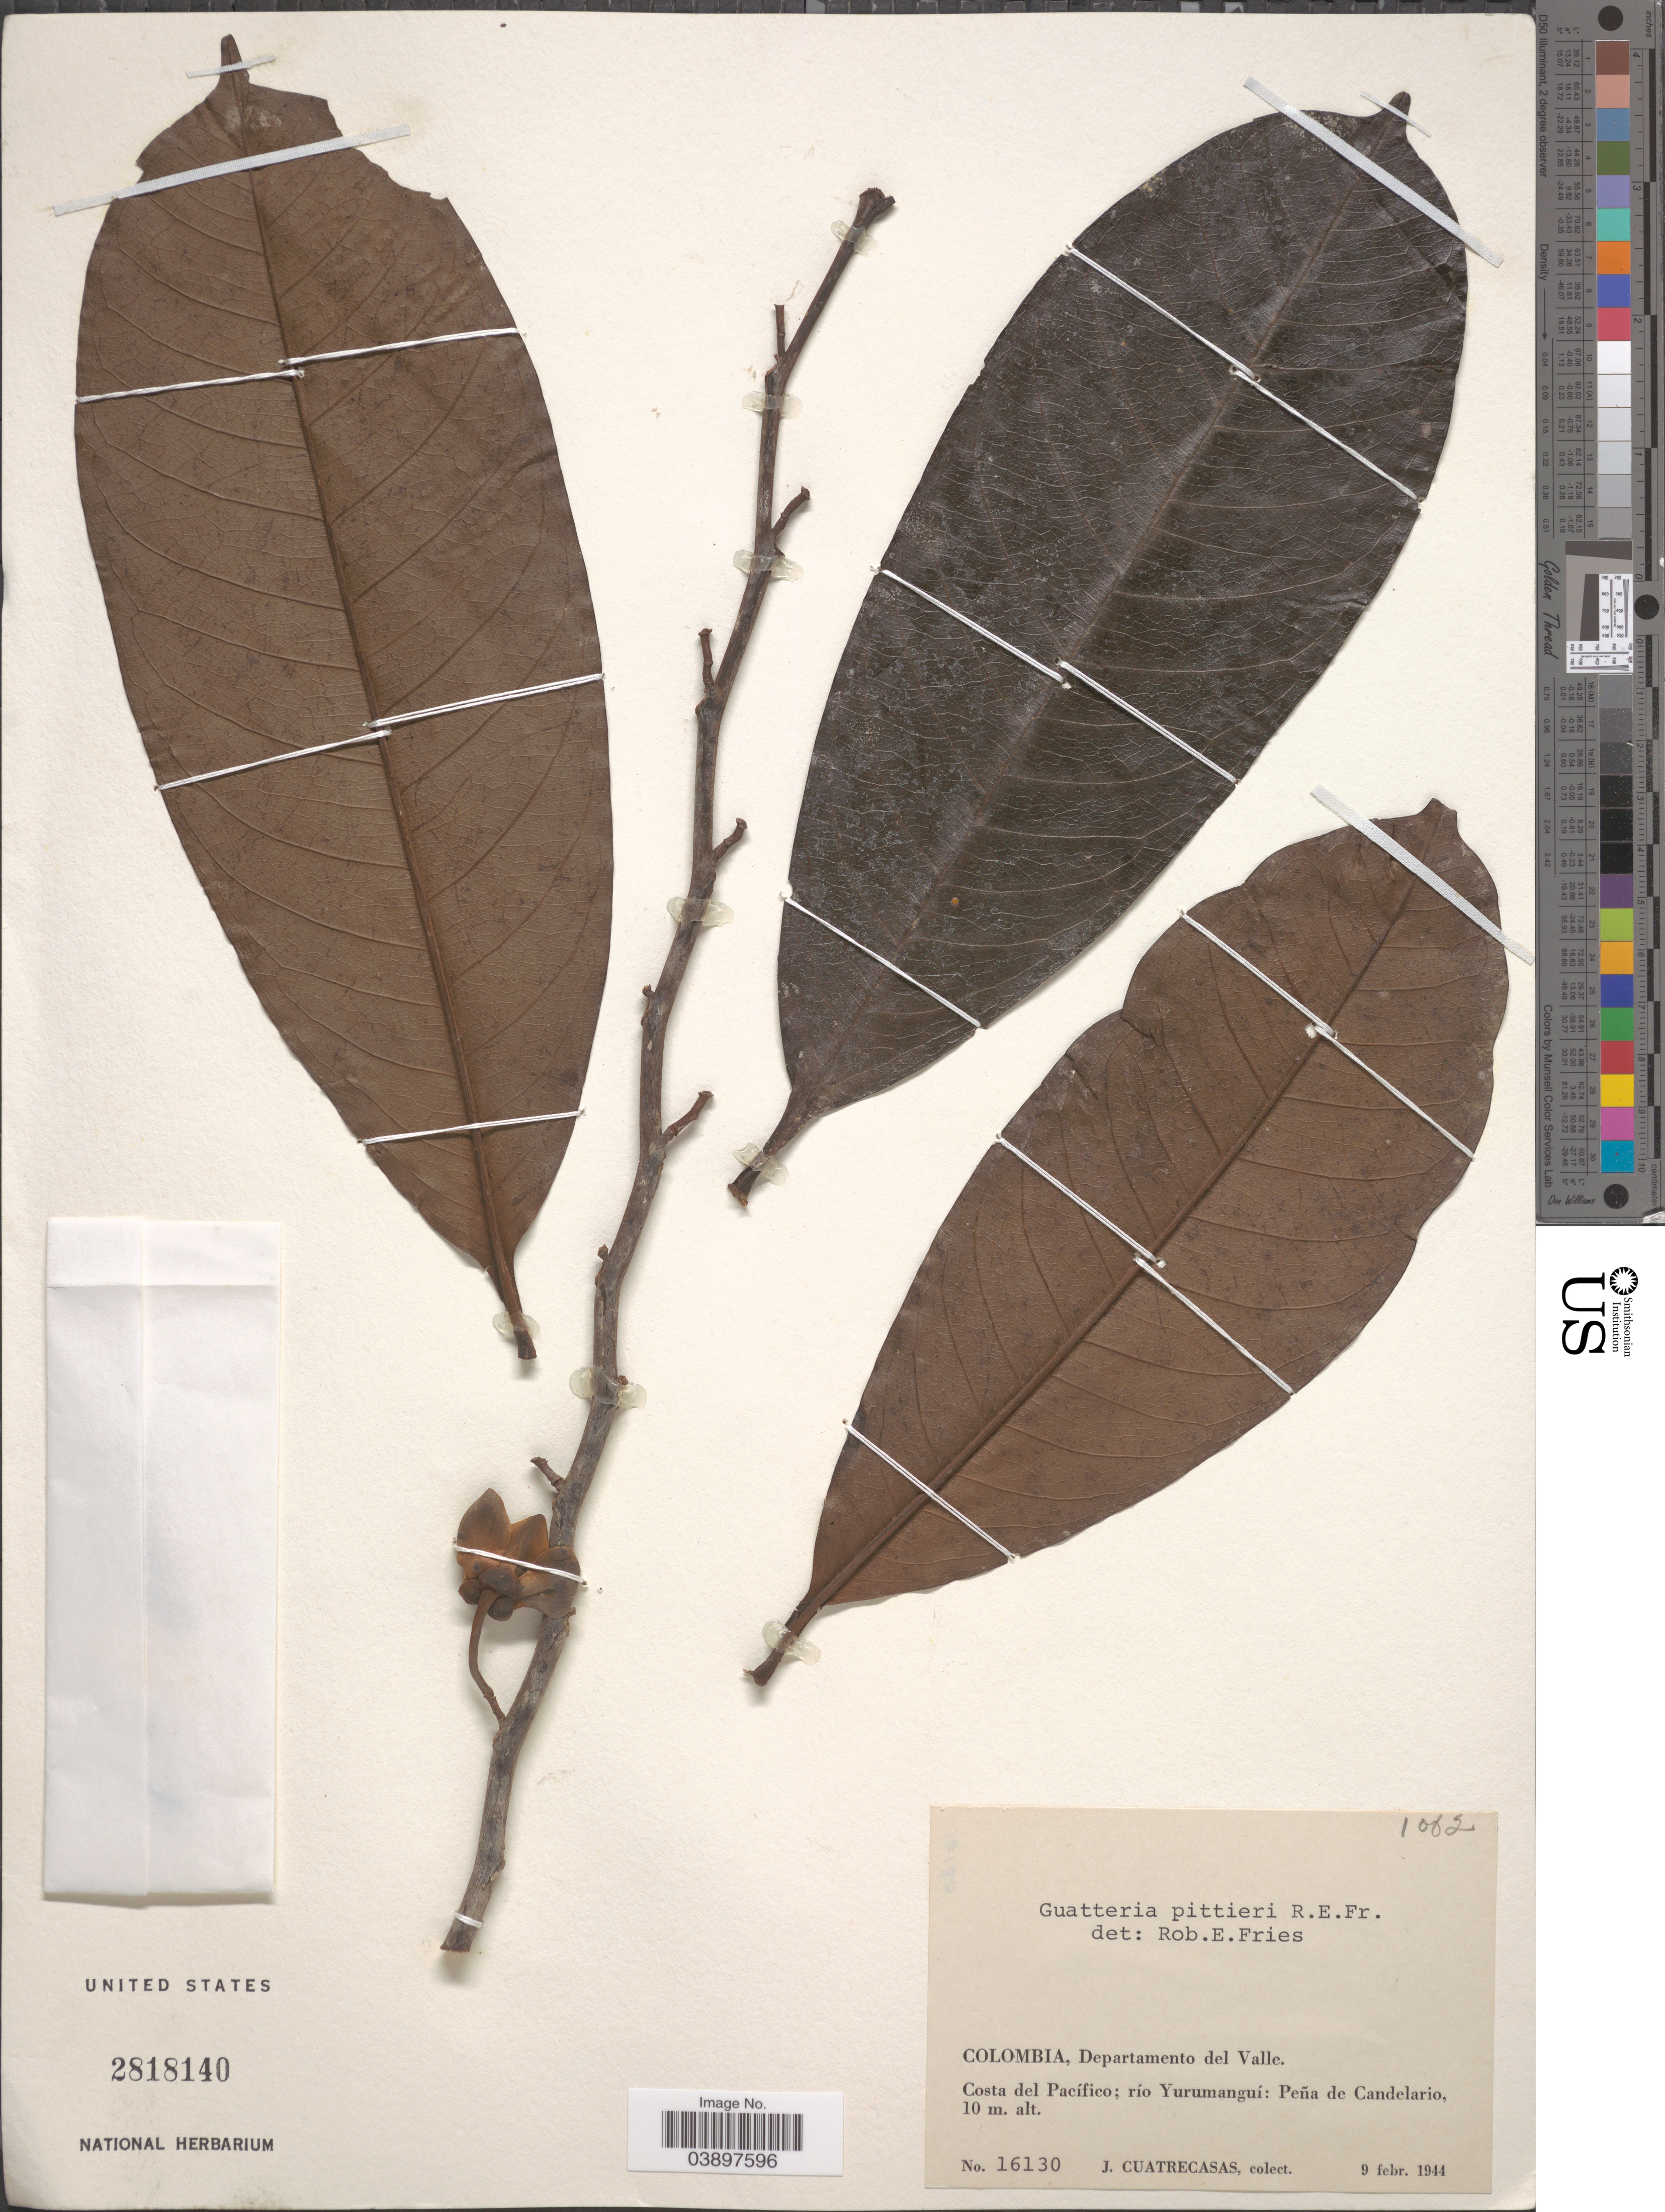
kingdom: Plantae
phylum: Tracheophyta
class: Magnoliopsida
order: Magnoliales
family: Annonaceae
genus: Guatteria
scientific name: Guatteria pittieri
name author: R.E. Fr.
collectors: J. Cuatrecasas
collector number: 16130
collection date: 1944-02-09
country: Colombia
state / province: Valle del Cauca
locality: Departamento del Valle. Costa del Pacífico; río Yurumanguí: Peña de Candelario.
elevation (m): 10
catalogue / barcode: US 2818140